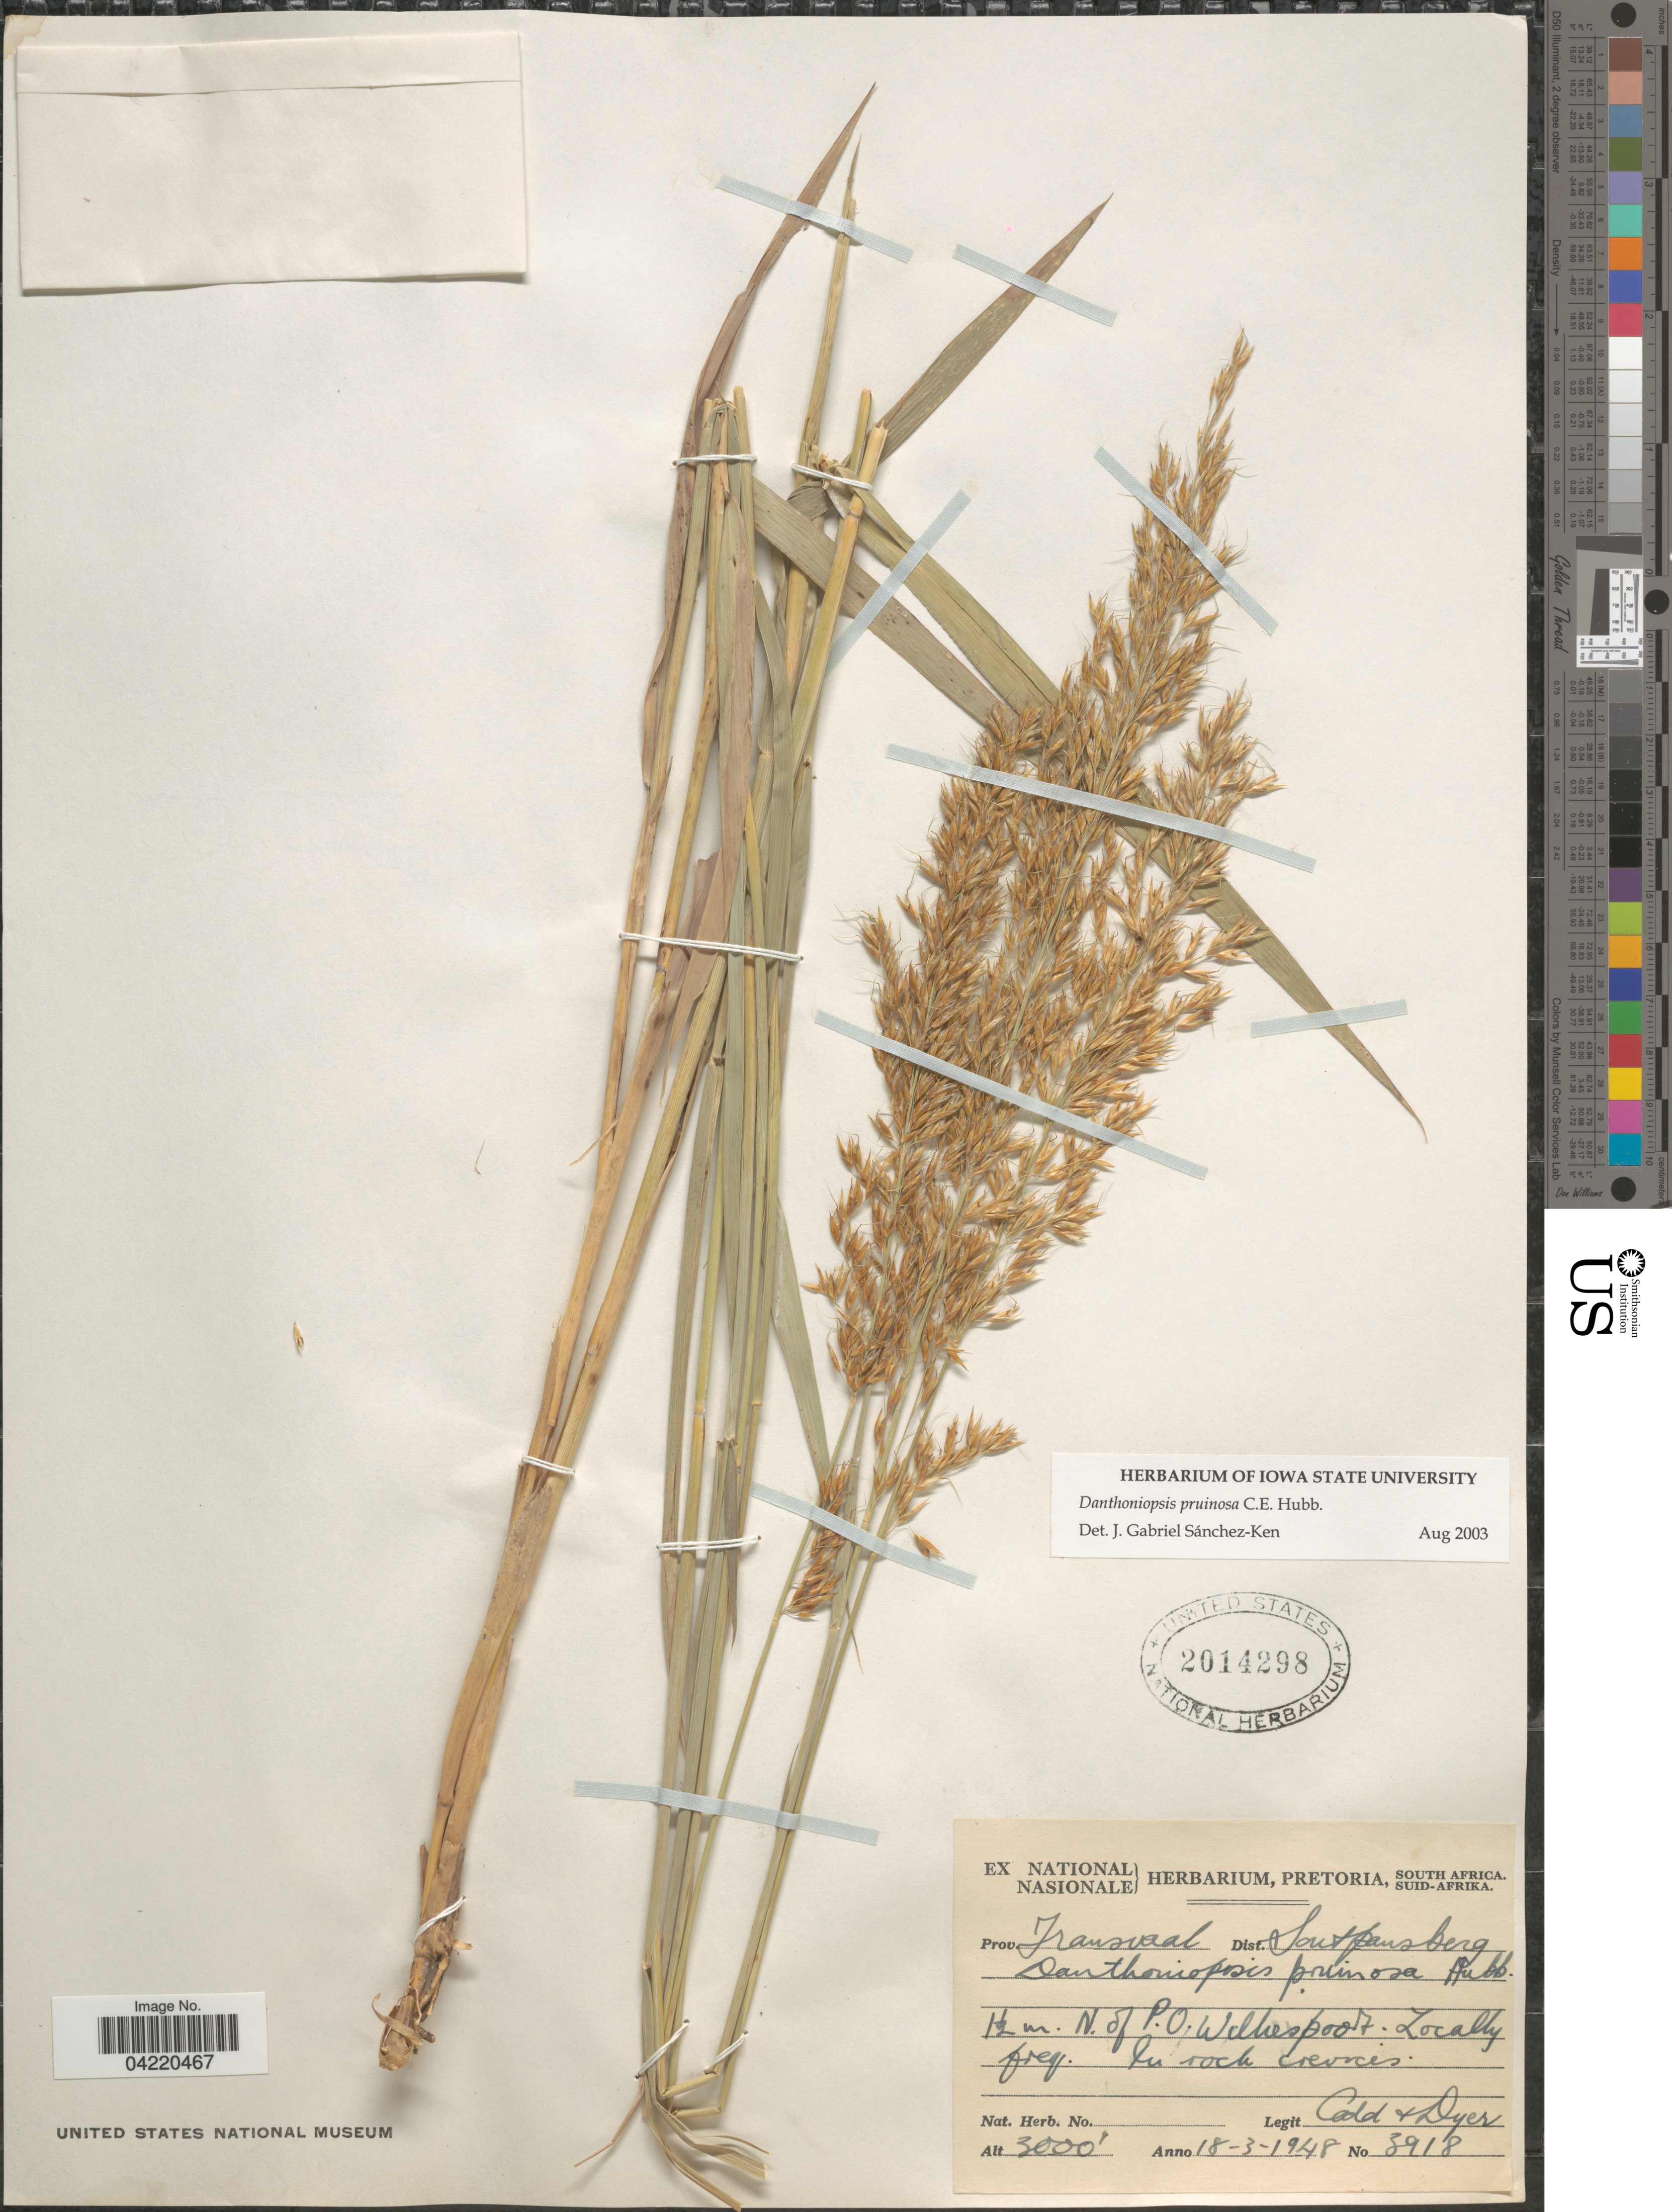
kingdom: Plantae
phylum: Tracheophyta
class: Liliopsida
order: Poales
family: Poaceae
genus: Danthoniopsis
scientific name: Danthoniopsis pruinosa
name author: C. E. Hubb.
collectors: Codd & Dyer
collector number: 3918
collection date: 1948-03-18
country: South Africa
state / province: Limpopo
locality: Prov. Transvaal. Dist. Soutpansberg. 1½ m. N. of P.O. Wilkespoort.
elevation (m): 914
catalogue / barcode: US 2014298